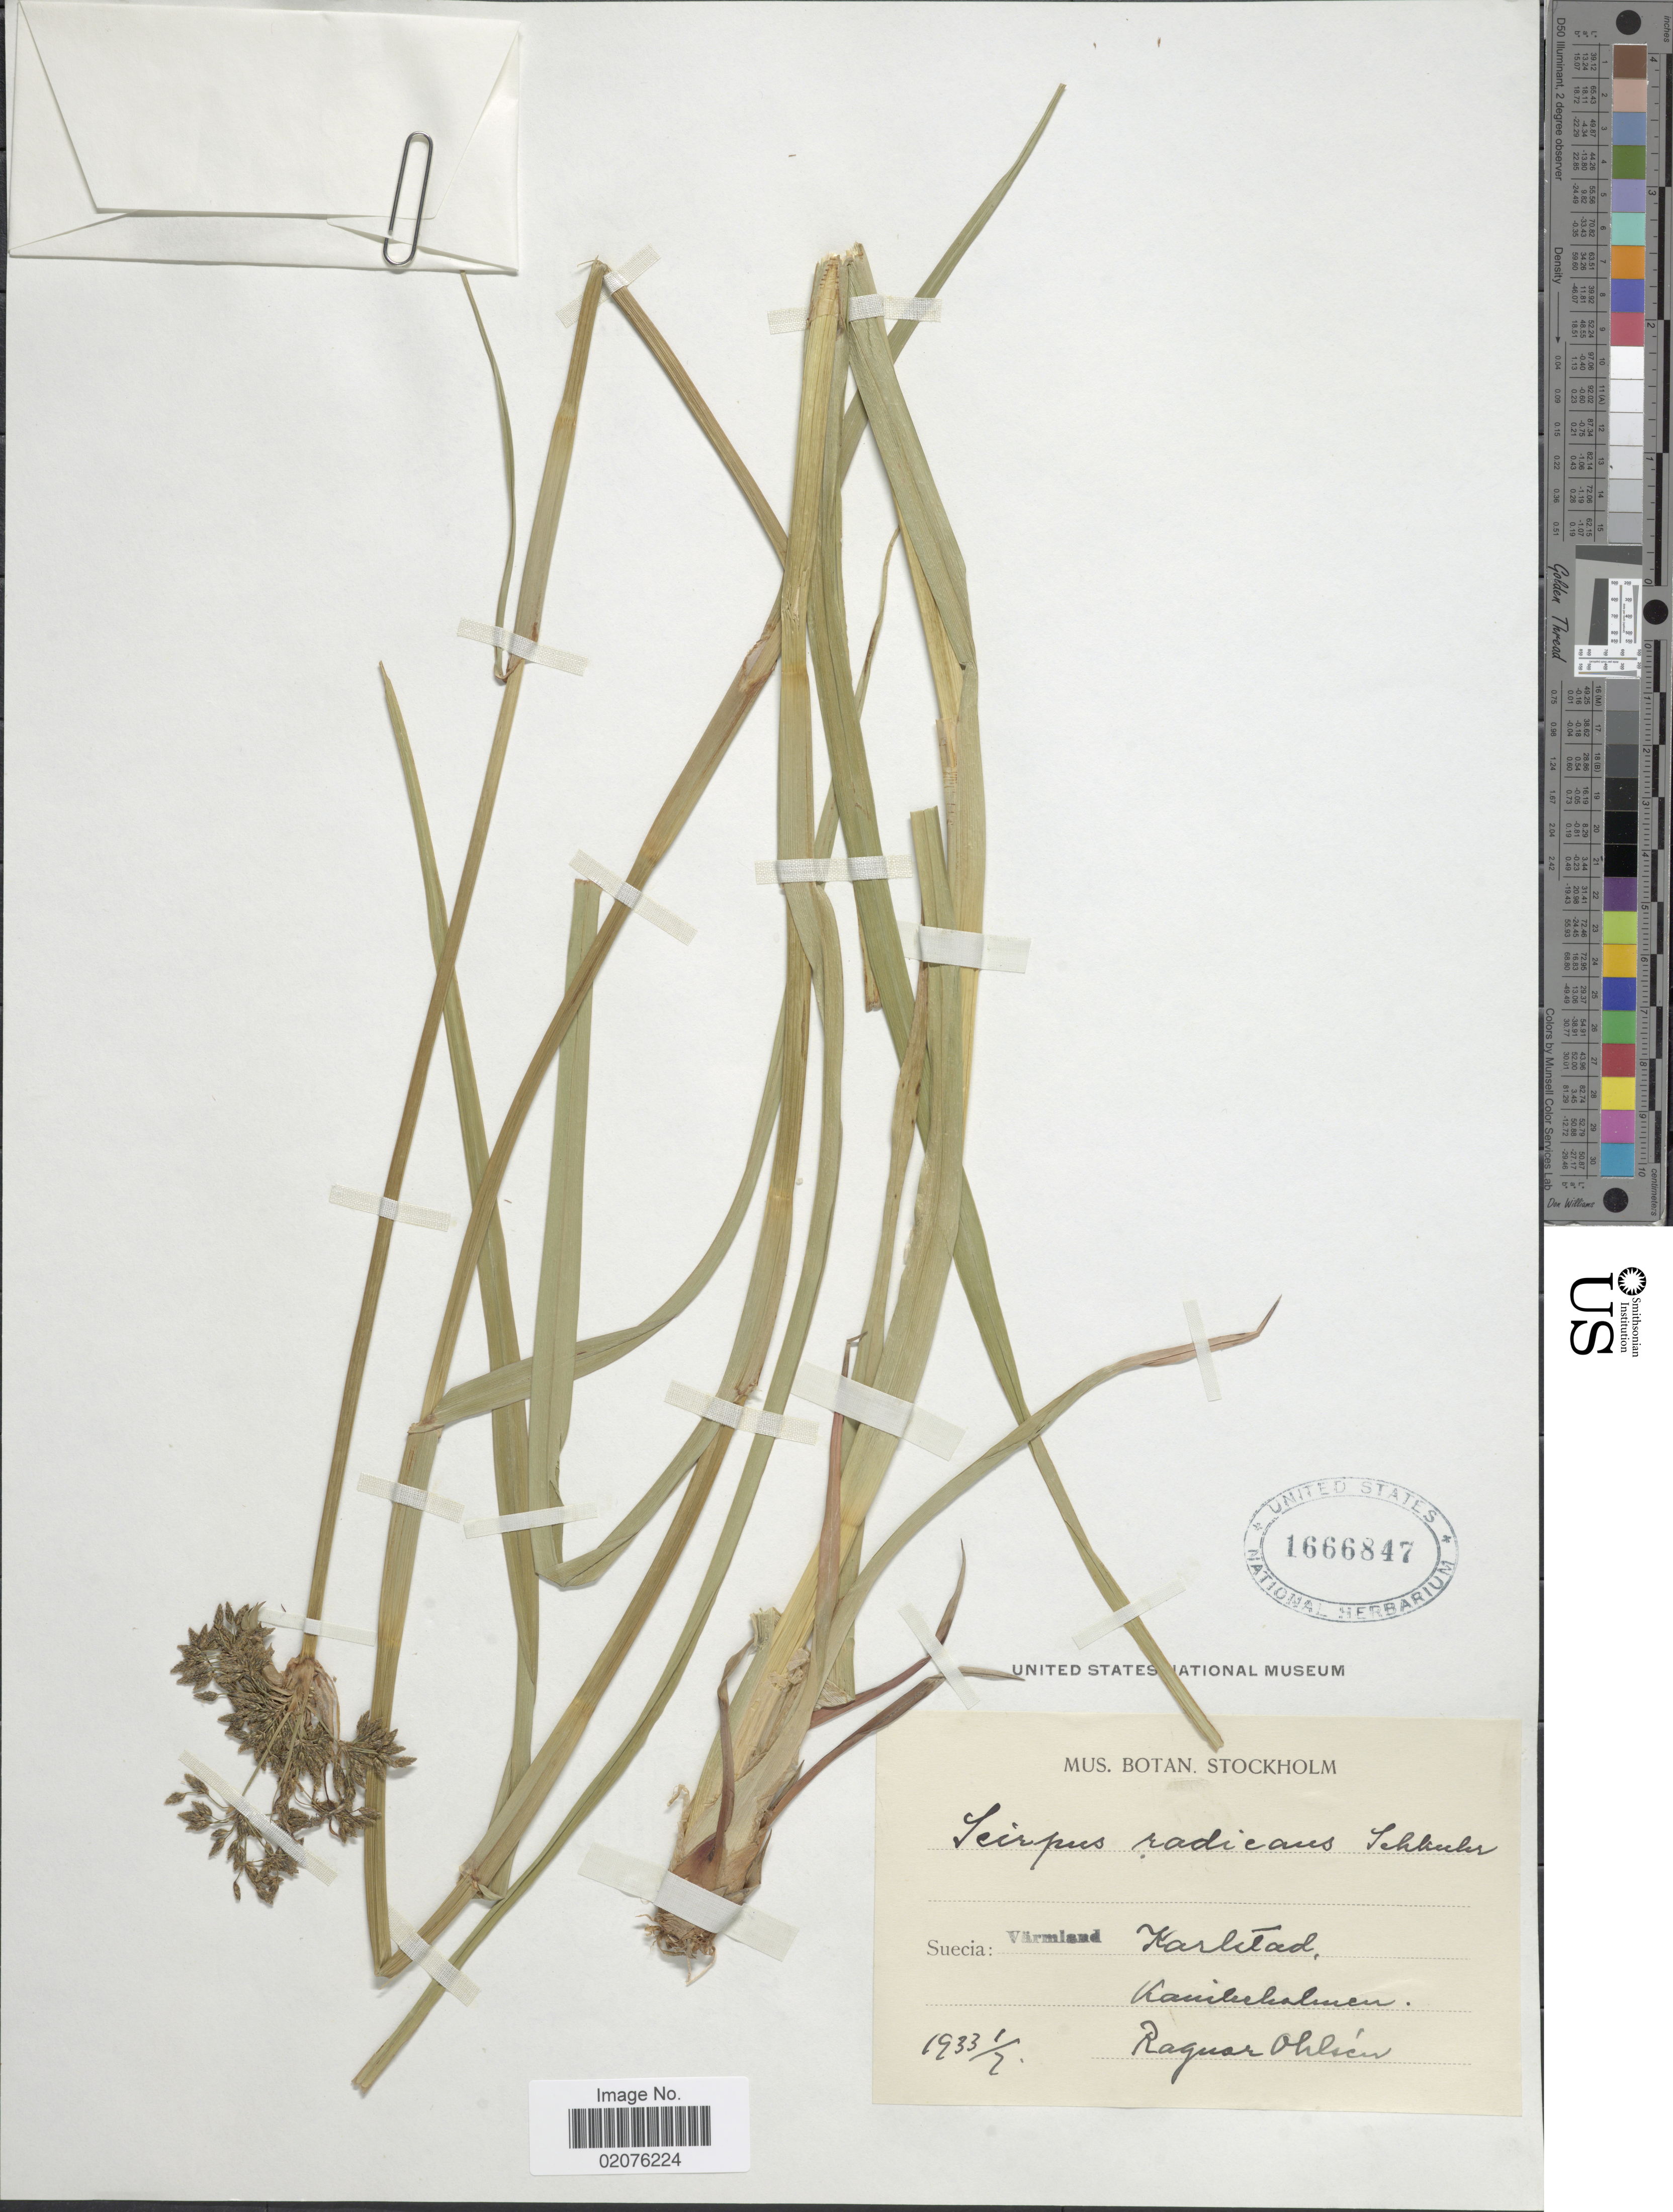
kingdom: Plantae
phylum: Tracheophyta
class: Liliopsida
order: Poales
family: Cyperaceae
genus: Scirpus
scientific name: Scirpus radicans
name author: Schkuhr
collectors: R. Ohlsén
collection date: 1933-07-01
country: Sweden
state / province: Varmland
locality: Suecica, Karlstad, Kamlerholmen [interpreted]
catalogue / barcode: US 1666847